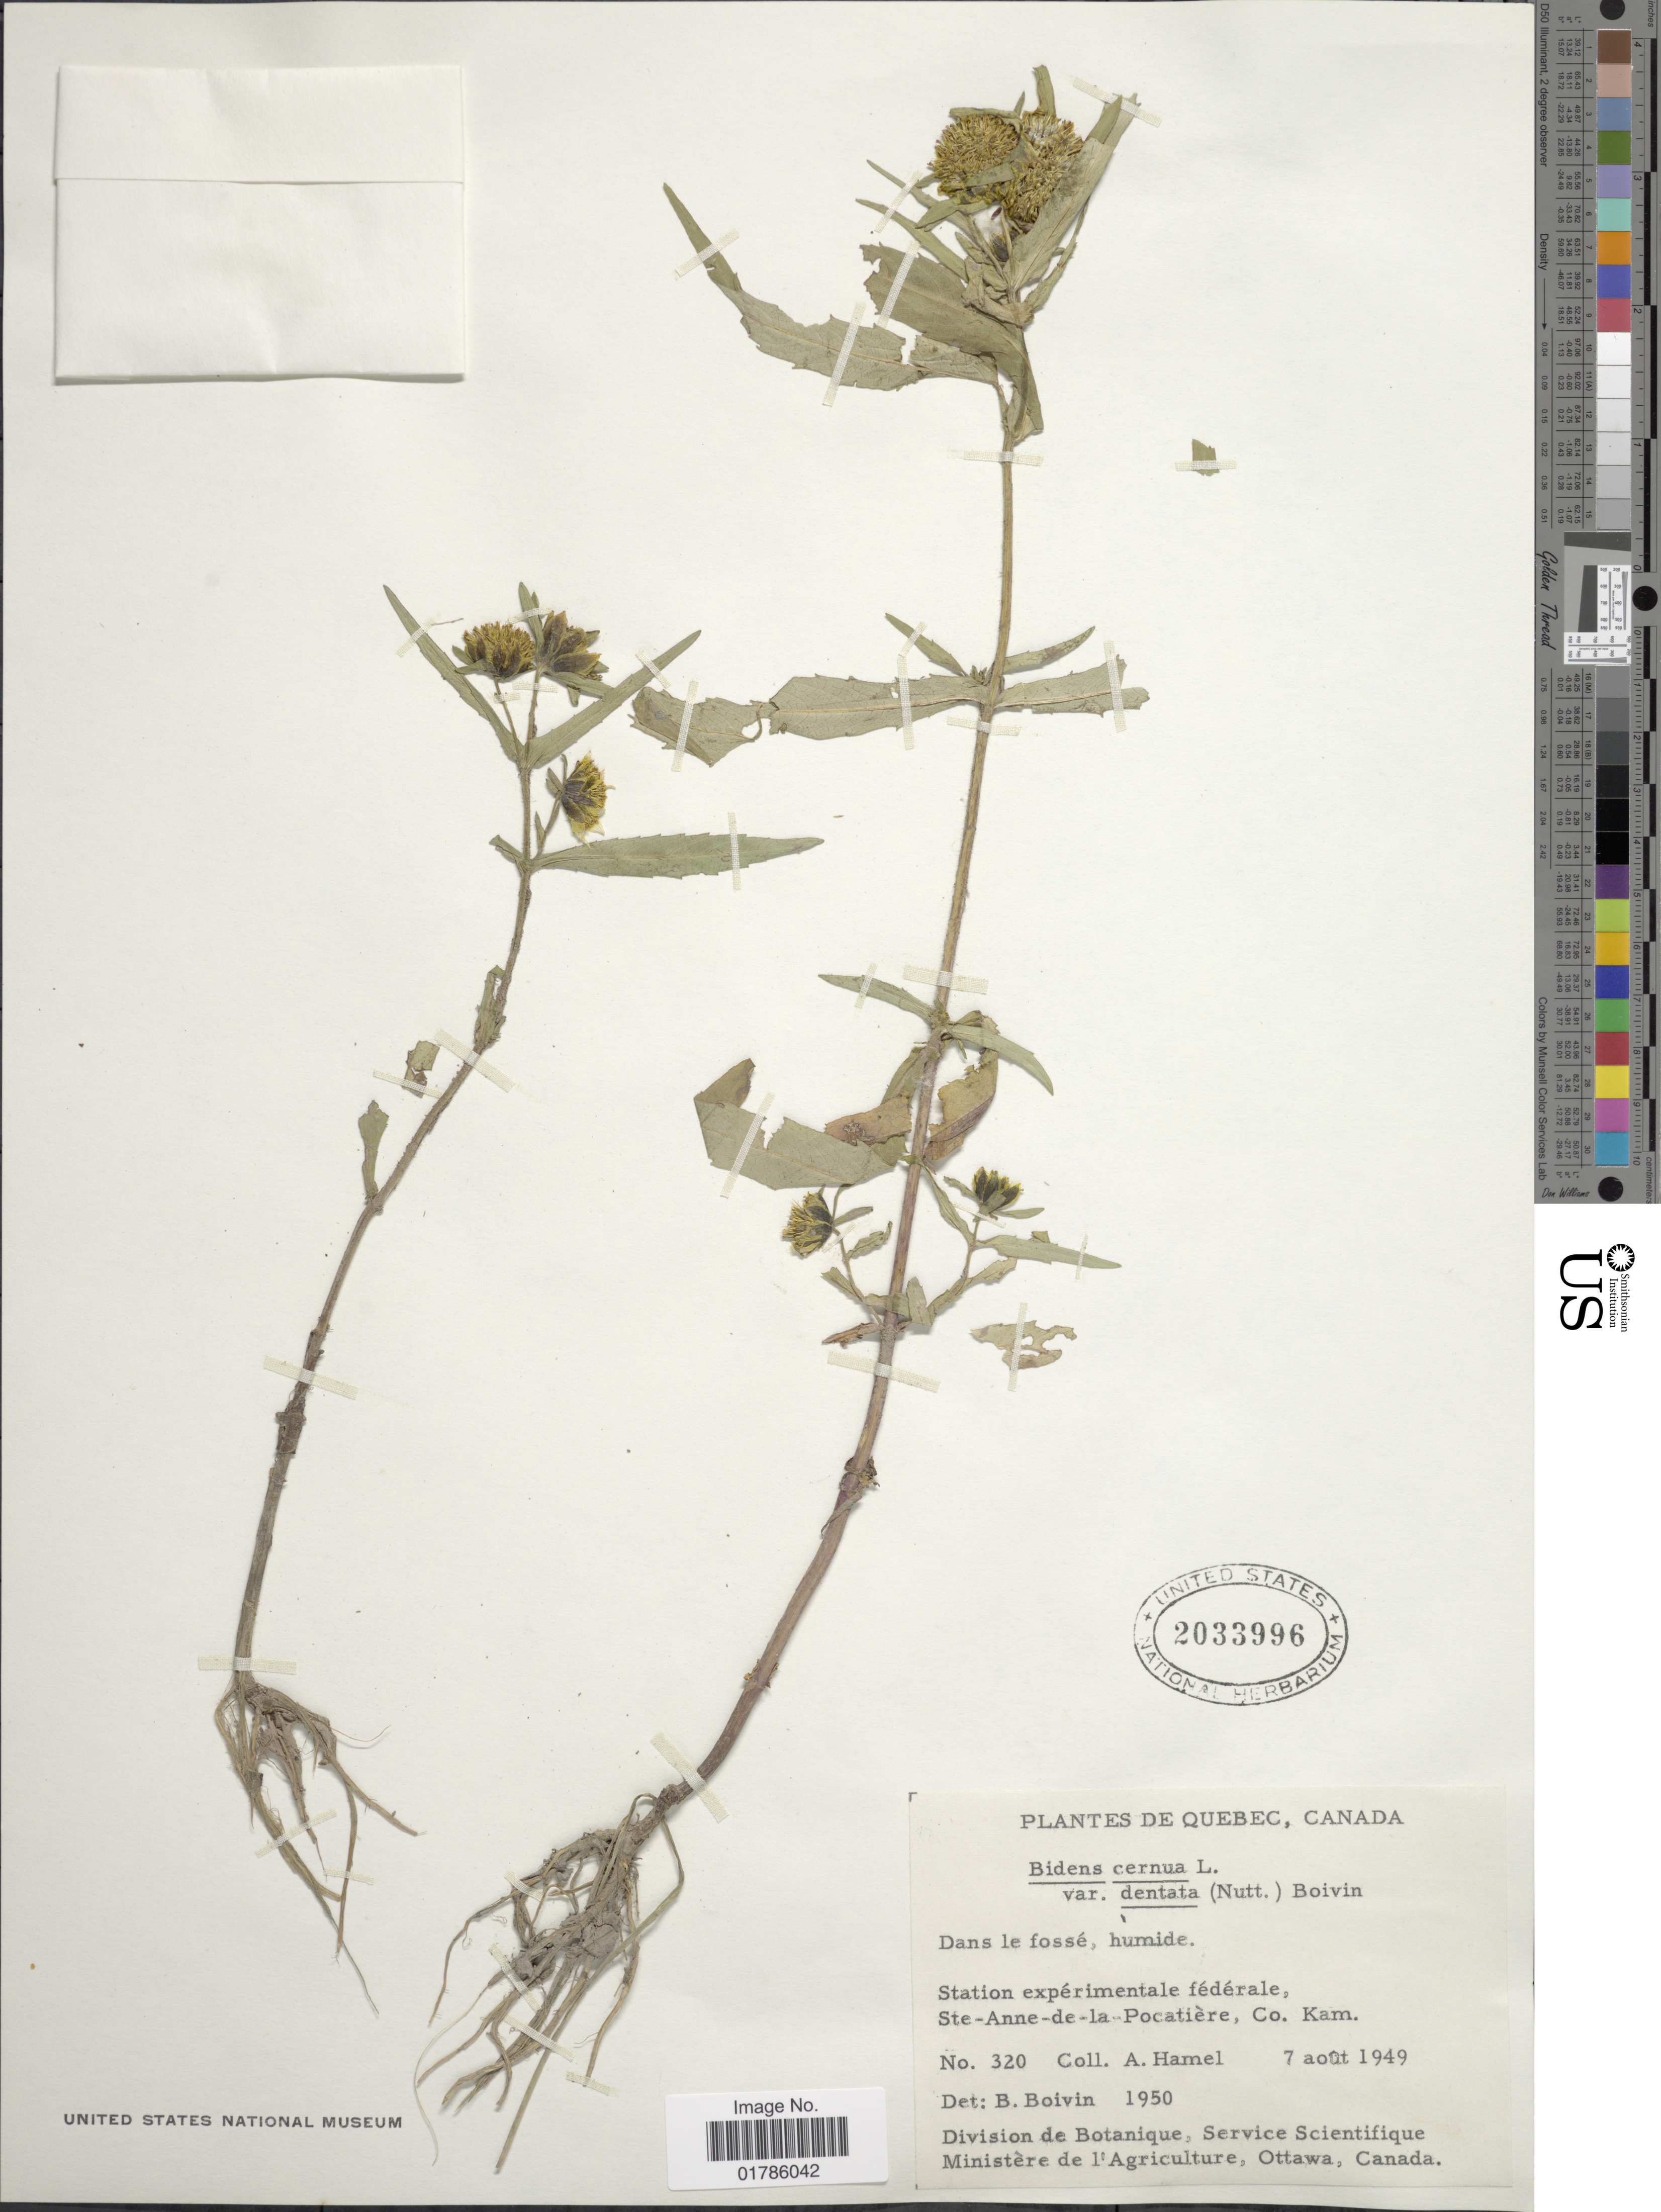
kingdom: Plantae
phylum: Tracheophyta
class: Magnoliopsida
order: Asterales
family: Asteraceae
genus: Bidens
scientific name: Bidens cernua var. dentata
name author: (Nutt.) B. Boivin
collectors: A. Hamel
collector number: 320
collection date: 1949-08-07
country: Canada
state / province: Quebec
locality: Station experimentale federale, Ste-Anne-de-la-Pocatiere, Co. Kam.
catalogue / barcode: US 2033996